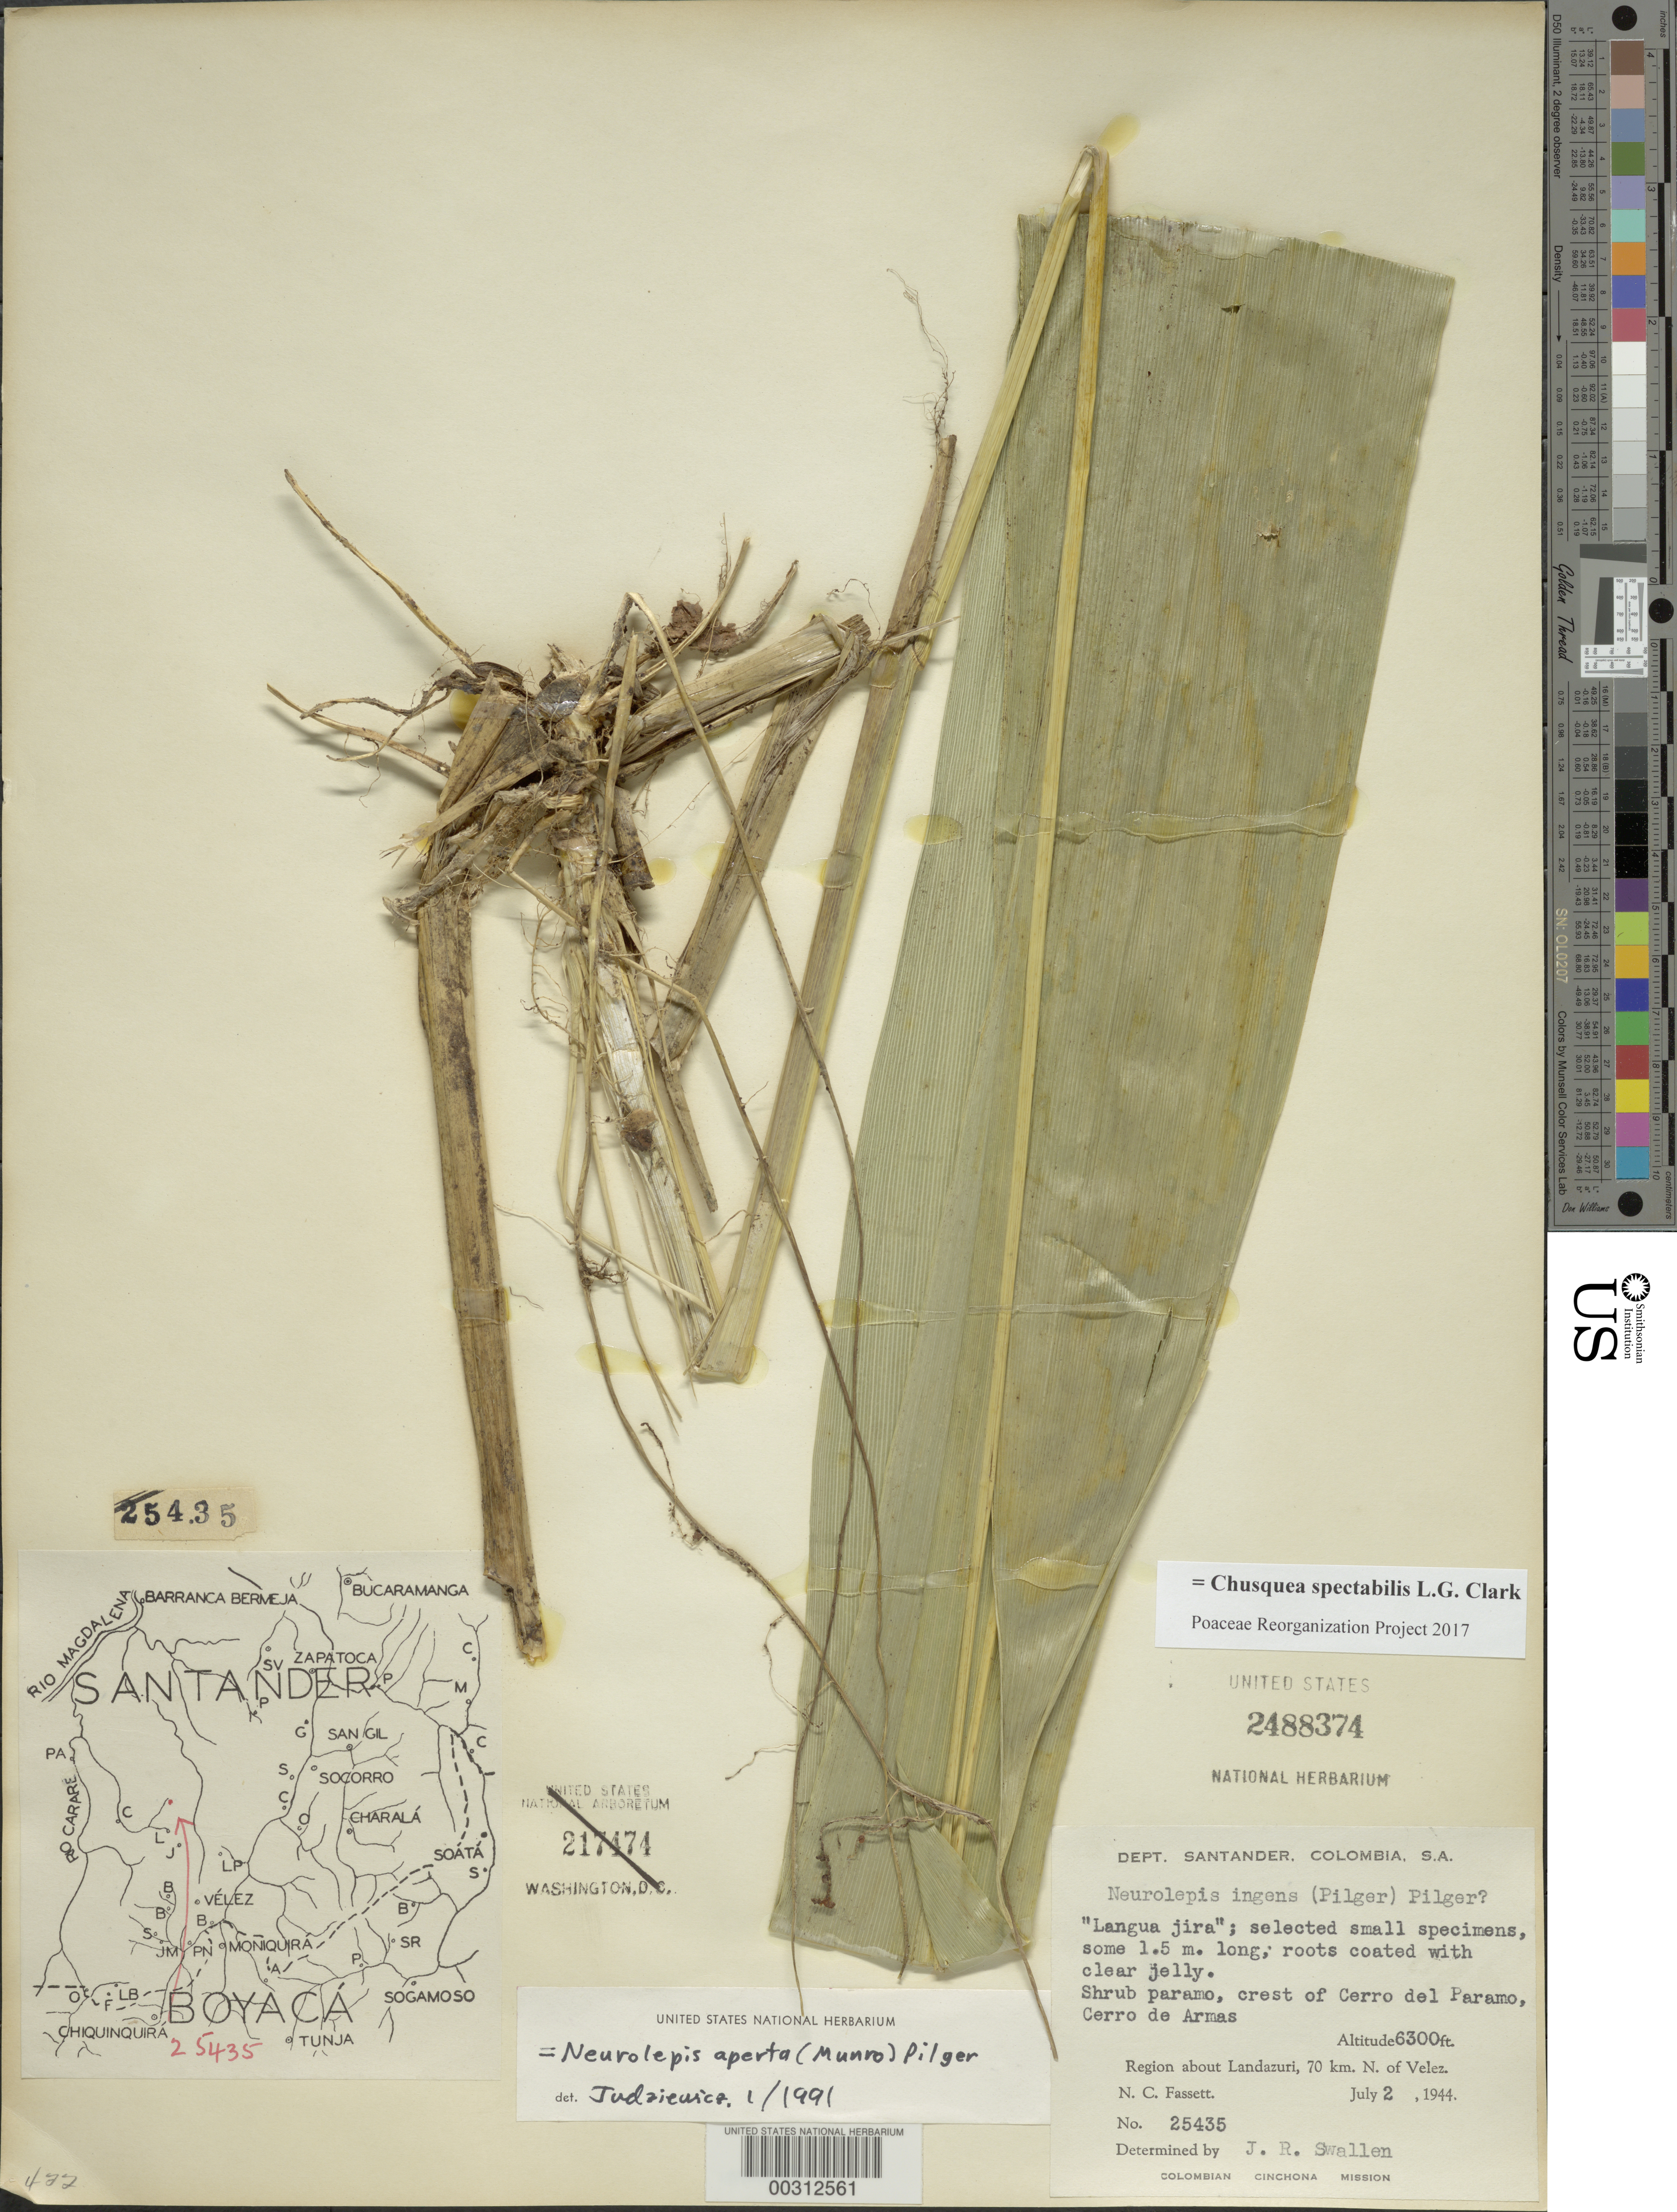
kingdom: Plantae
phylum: Tracheophyta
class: Liliopsida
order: Poales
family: Poaceae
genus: Chusquea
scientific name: Chusquea spectabilis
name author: L.G. Clark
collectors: N. C. Fassett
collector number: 25435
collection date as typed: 02 Jul 1944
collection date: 1944-07-02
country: Colombia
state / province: Santander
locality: Cerro del Paramo, de Armas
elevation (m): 1922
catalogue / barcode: US 2488374